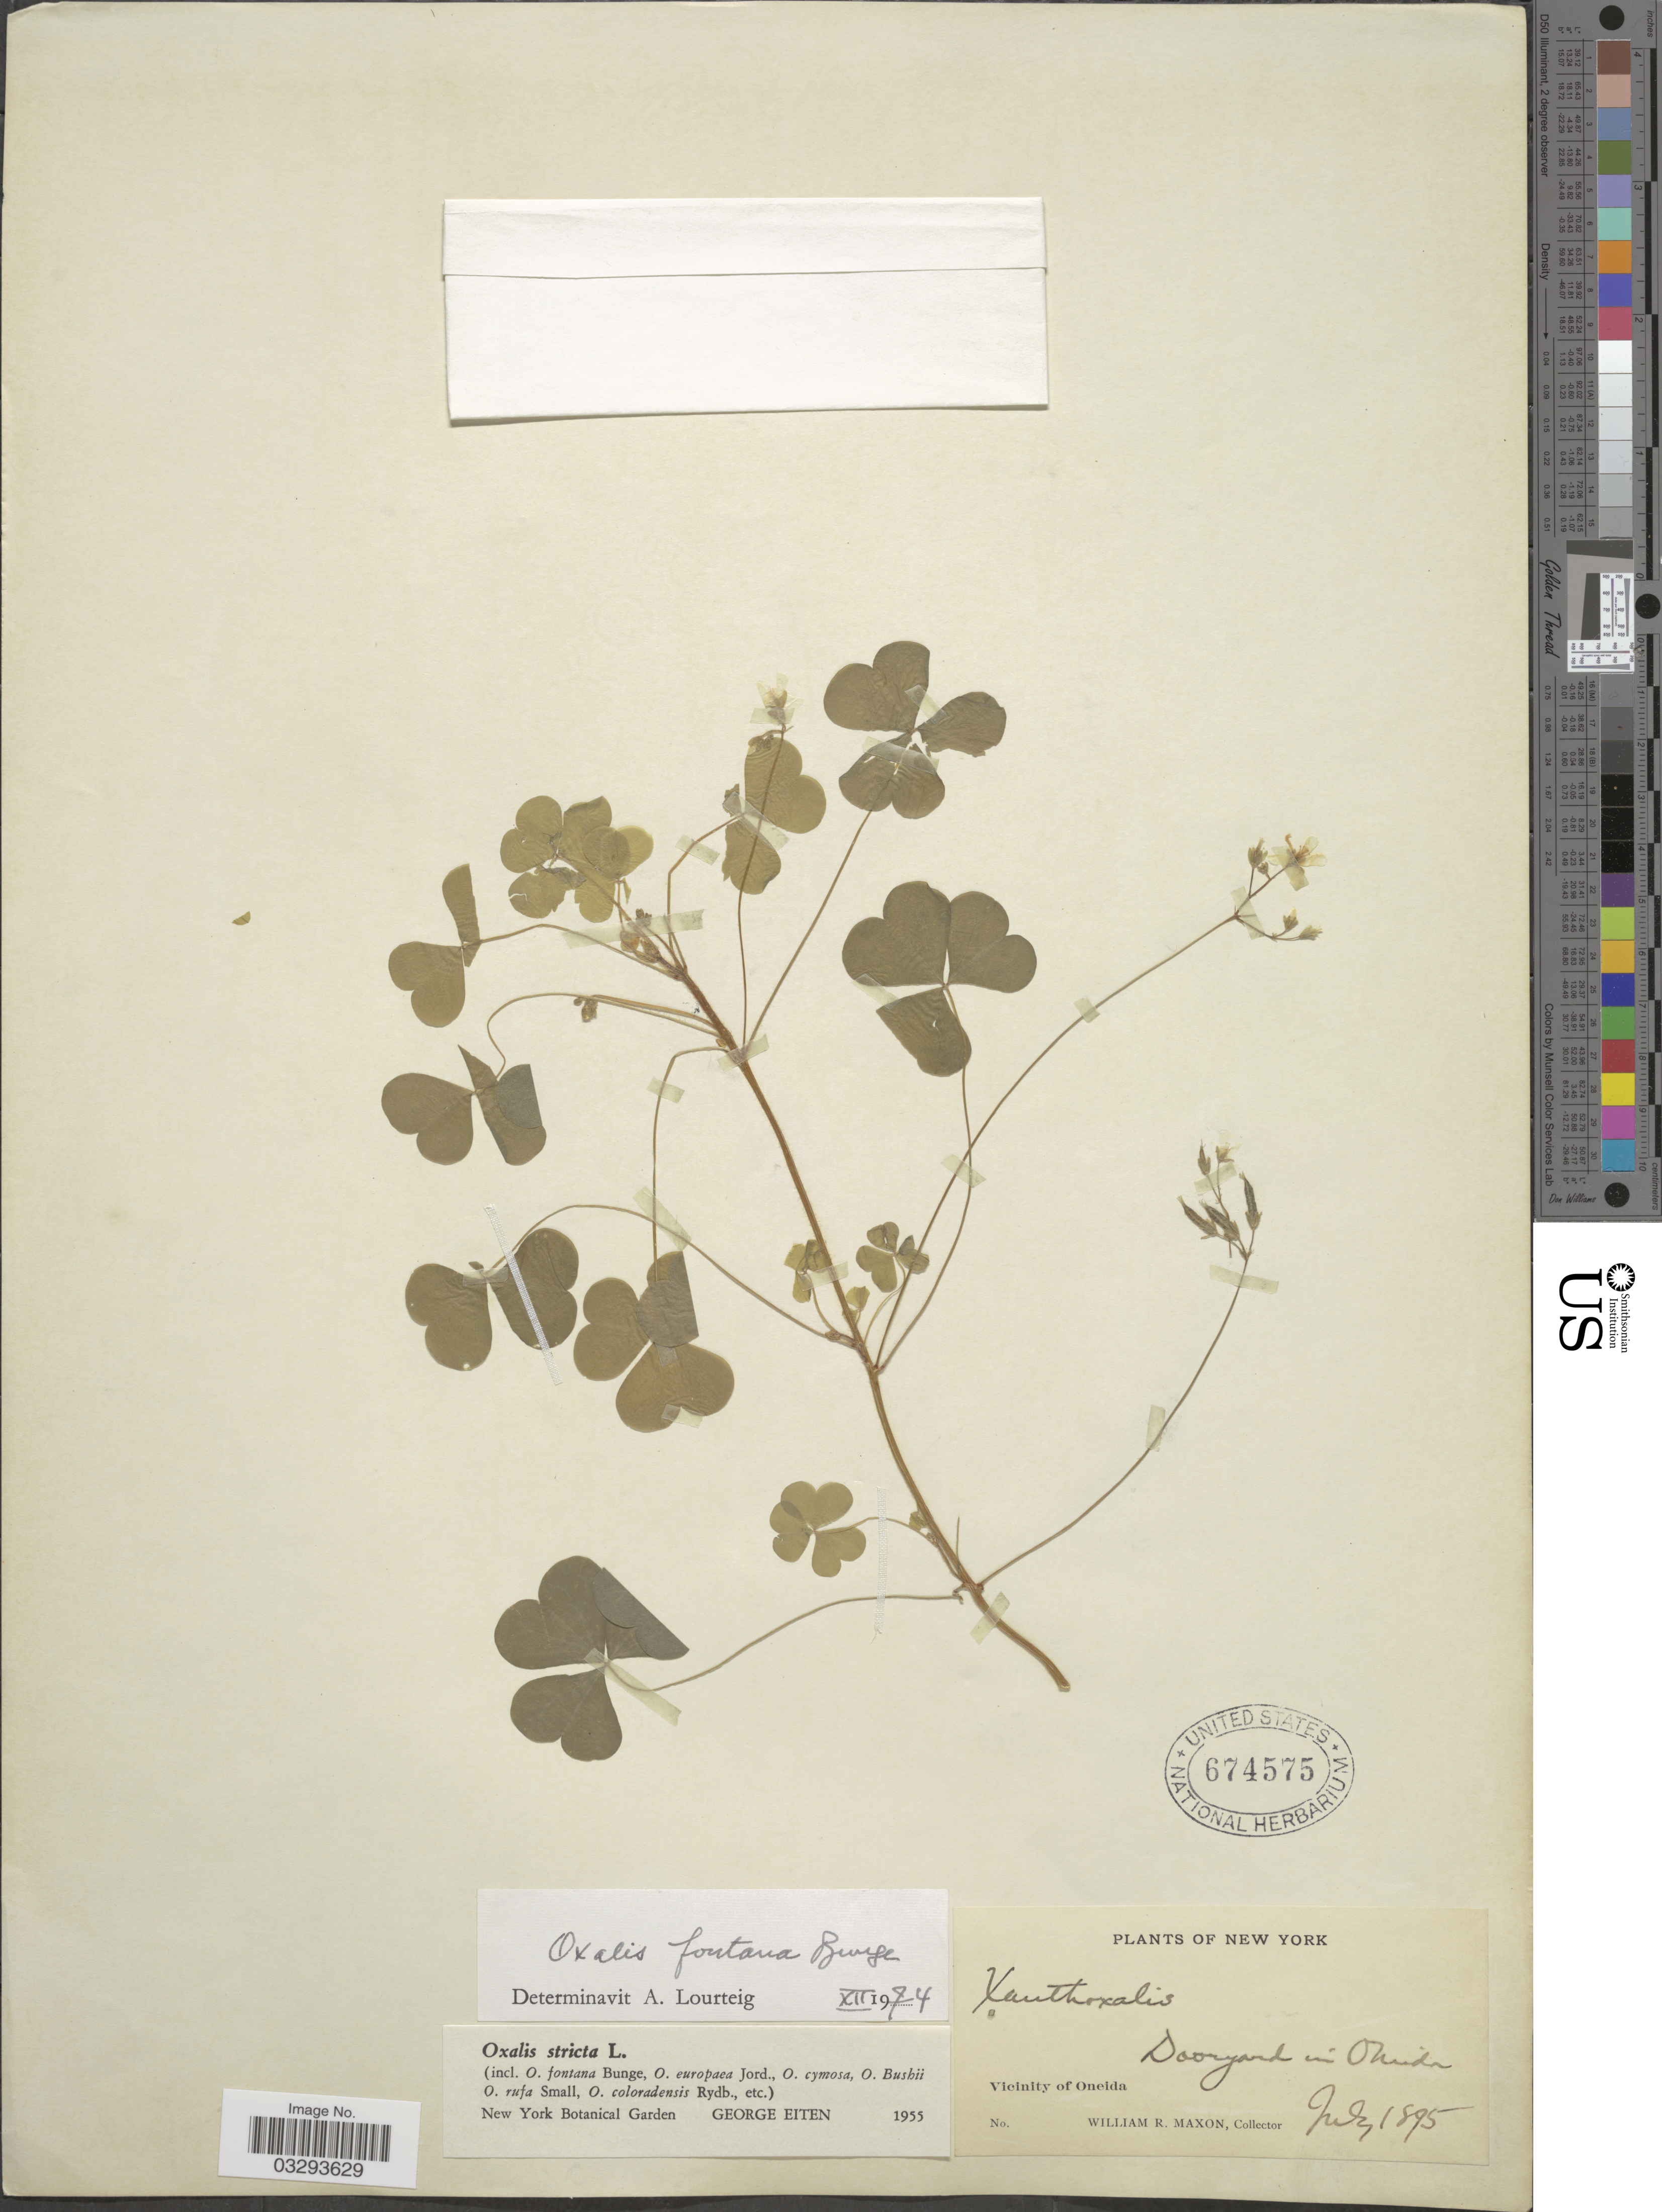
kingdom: Plantae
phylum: Tracheophyta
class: Magnoliopsida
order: Oxalidales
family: Oxalidaceae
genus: Oxalis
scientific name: Oxalis fontana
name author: Bunge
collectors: W. R. Maxon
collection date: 1895-07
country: United States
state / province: New York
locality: Dooryard in Oneida. Vicinity of Oneida.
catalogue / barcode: US 674575